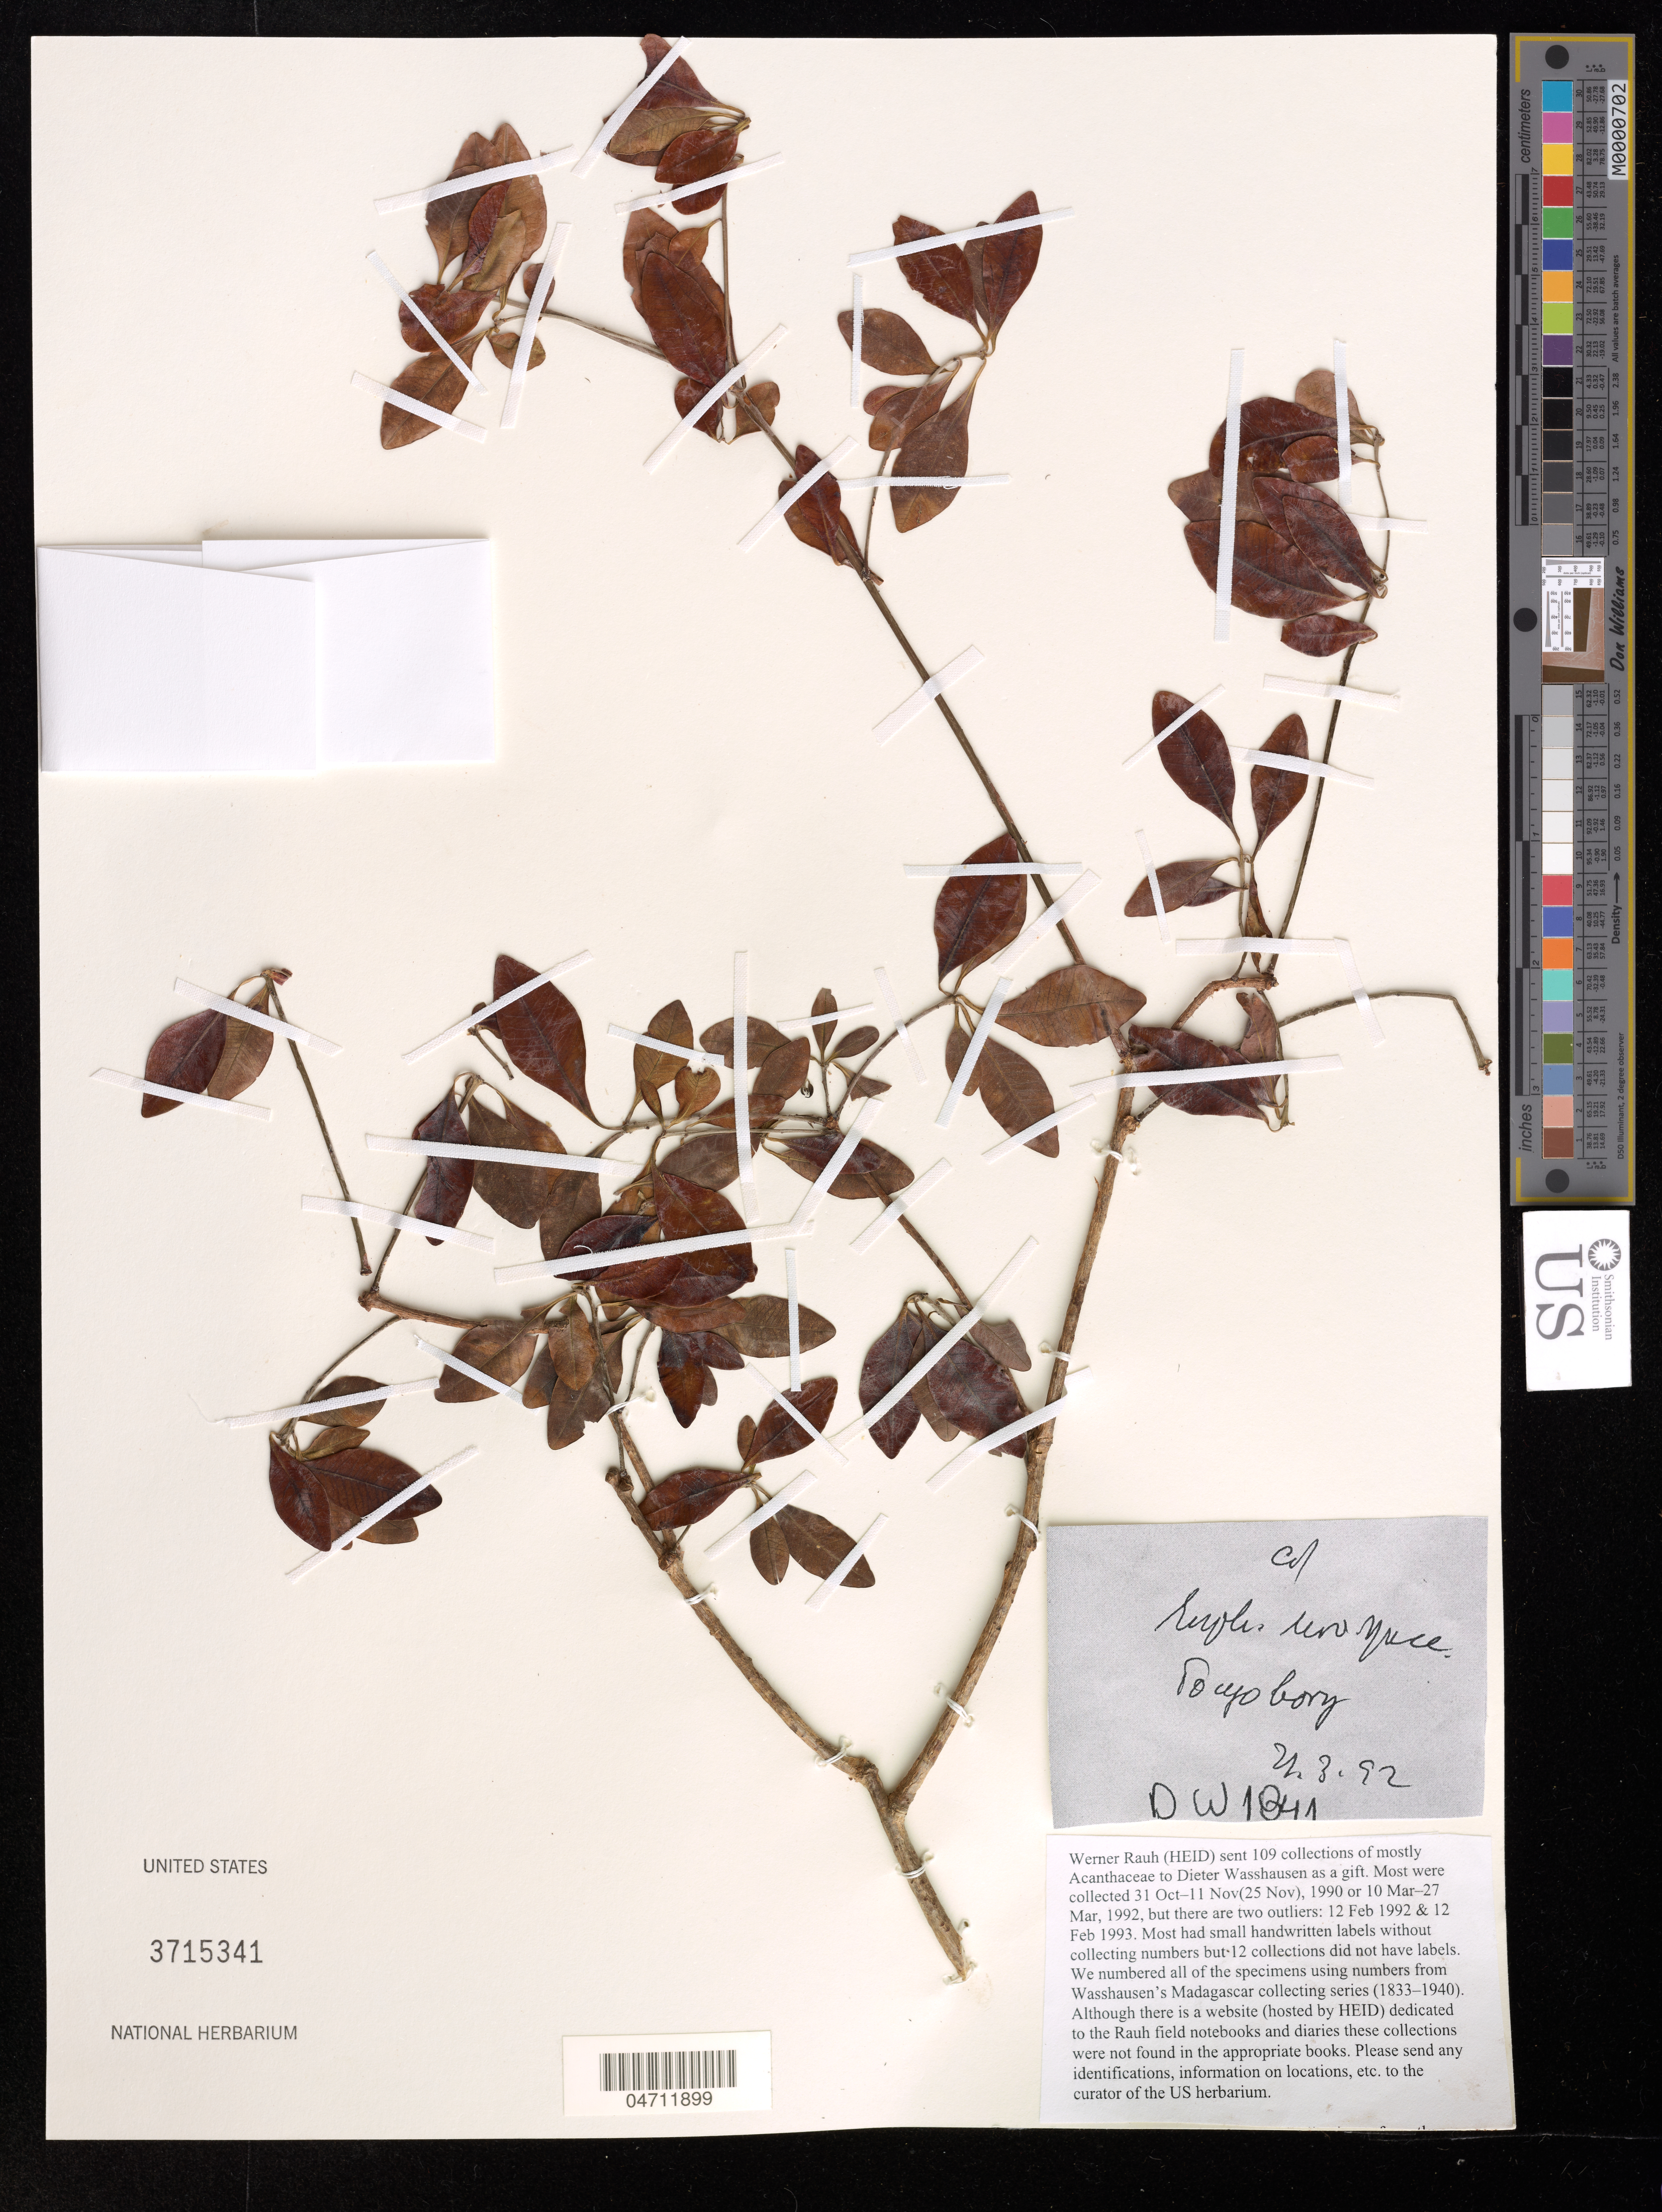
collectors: W. Rauh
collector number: DW 1841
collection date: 1992-03-21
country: Madagascar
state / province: Tulear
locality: Tongobory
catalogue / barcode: US 3715341